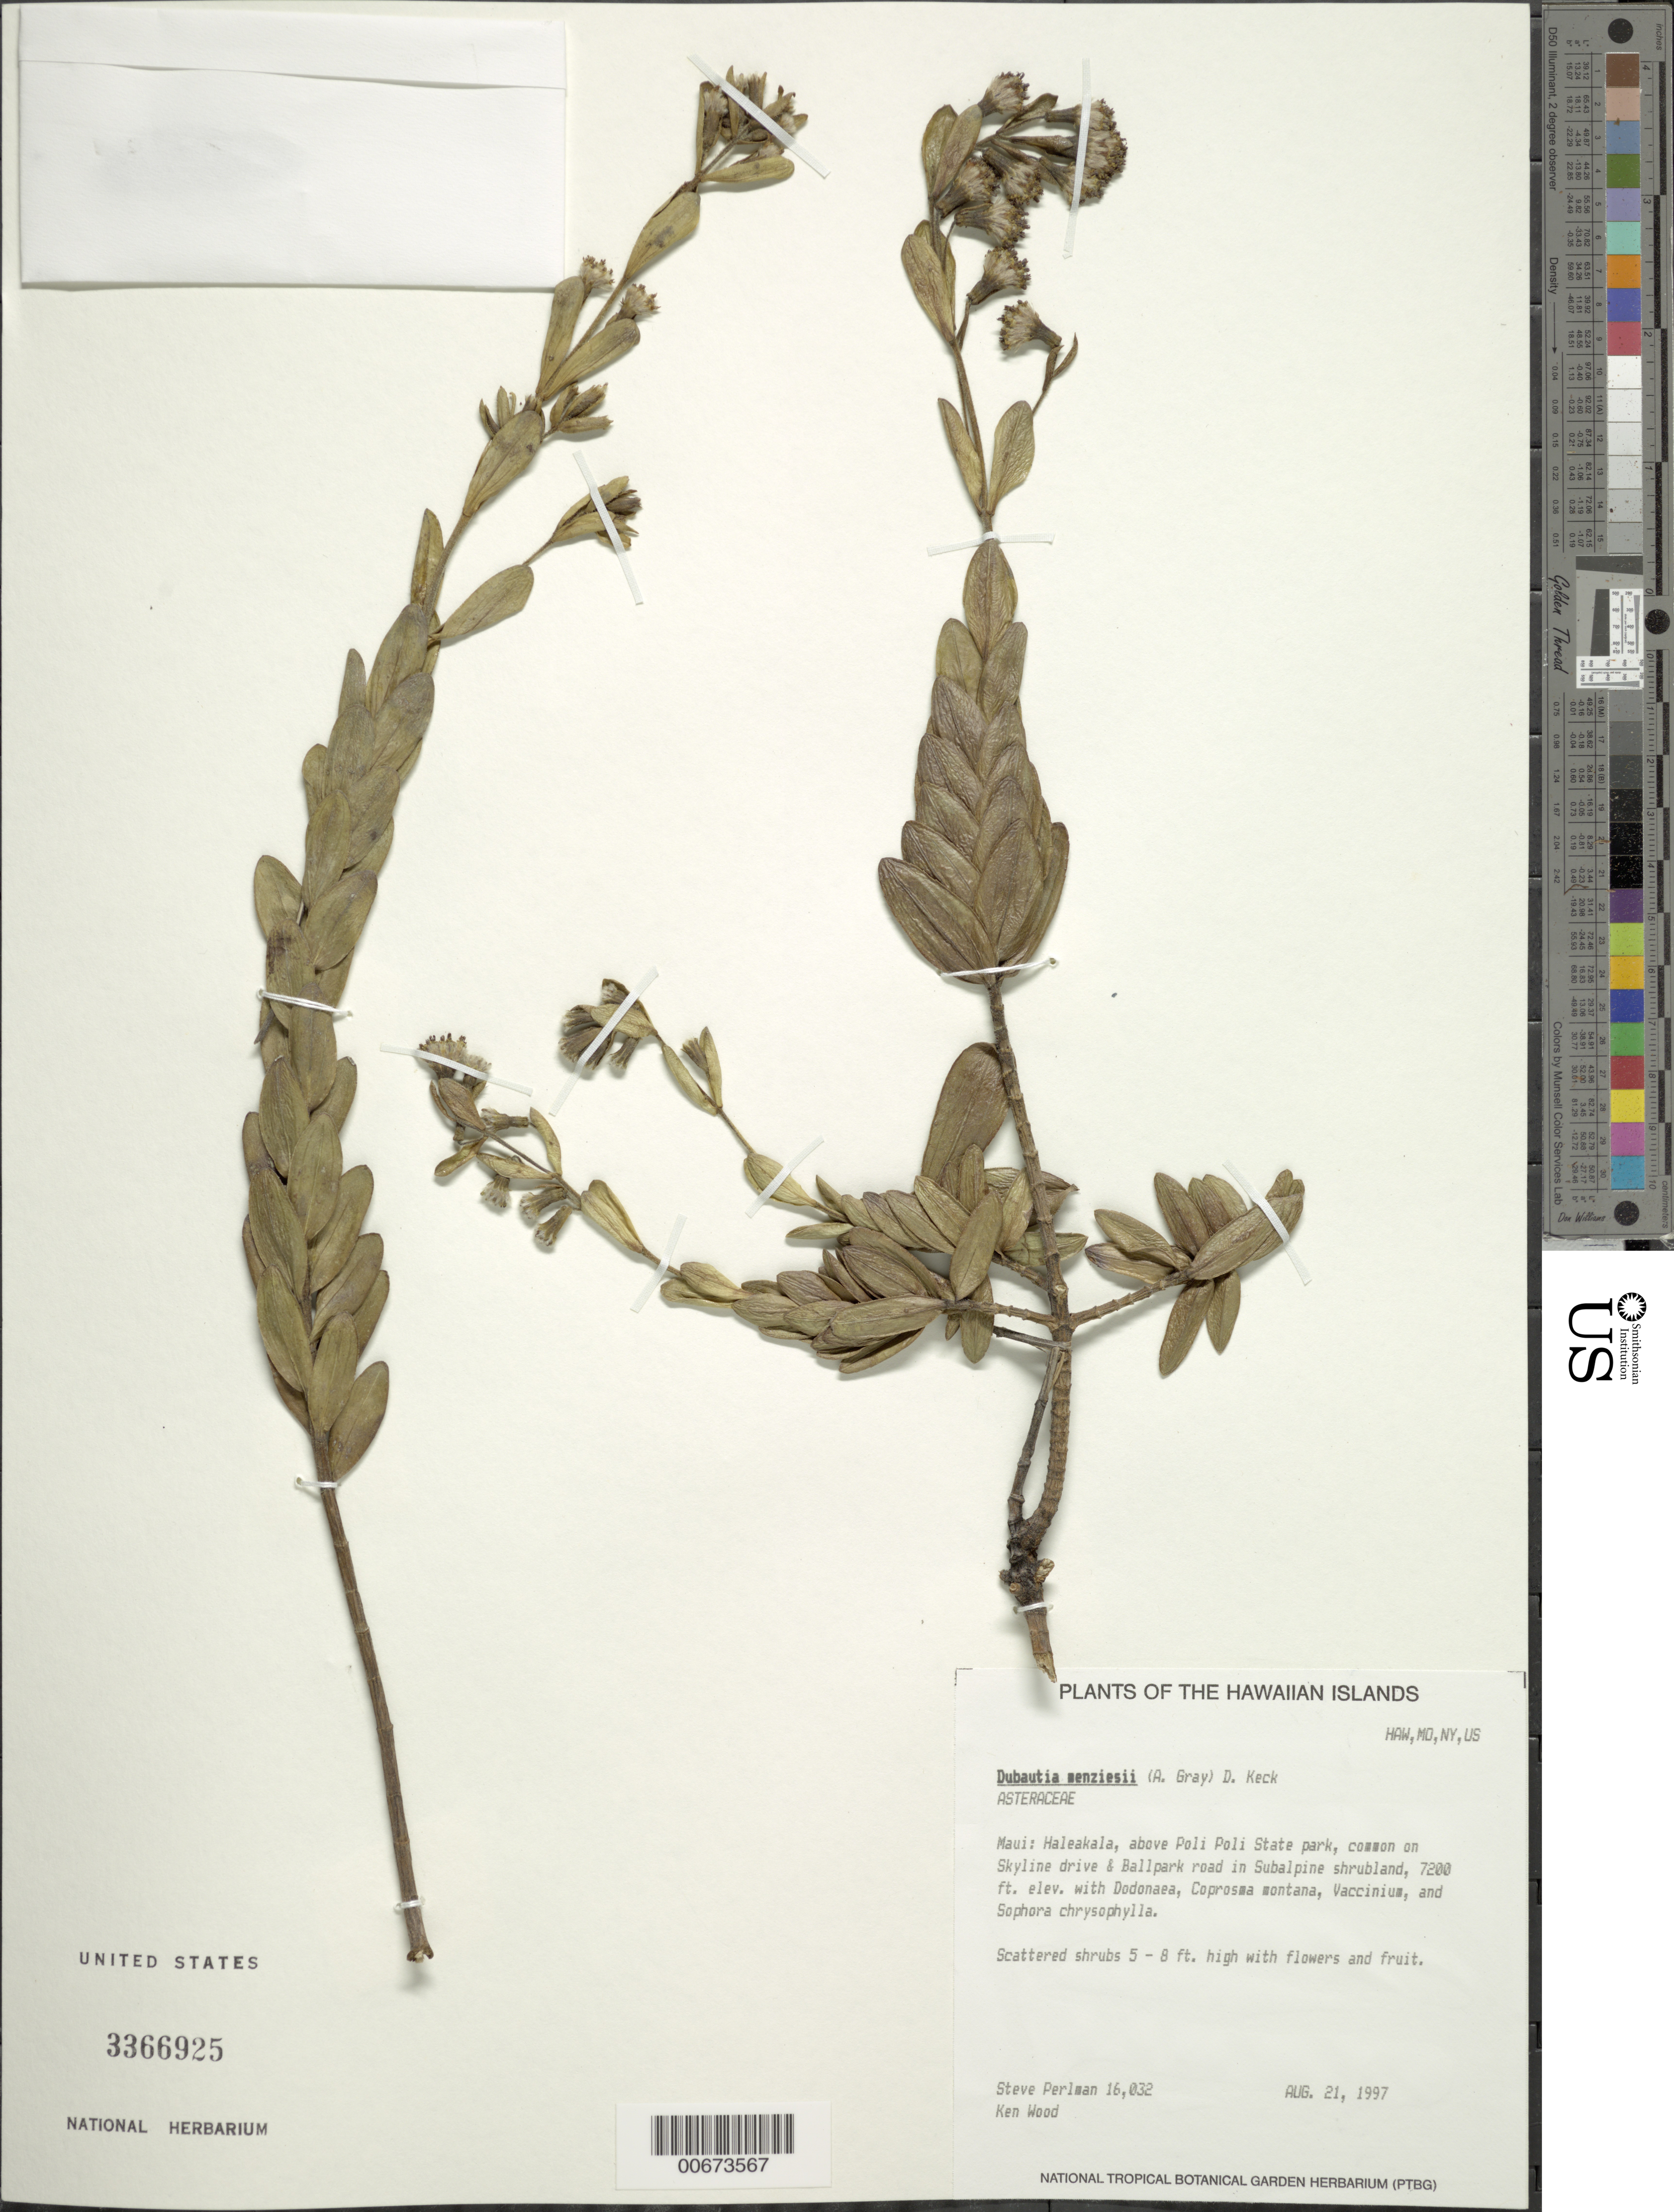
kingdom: Plantae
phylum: Tracheophyta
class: Magnoliopsida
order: Asterales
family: Asteraceae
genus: Dubautia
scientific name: Dubautia menziesii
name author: (A. Gray) D.D. Keck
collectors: S. P. Perlman & K. Wood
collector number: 16032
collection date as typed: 21 Aug 1997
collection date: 1997-08-21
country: United States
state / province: Hawaii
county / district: Maui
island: Maui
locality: Haleakala, above Poli Poli State park, common on Skyline drive and Ballpark Road in Subapline shrubline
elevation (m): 2195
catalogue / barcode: US 3366925